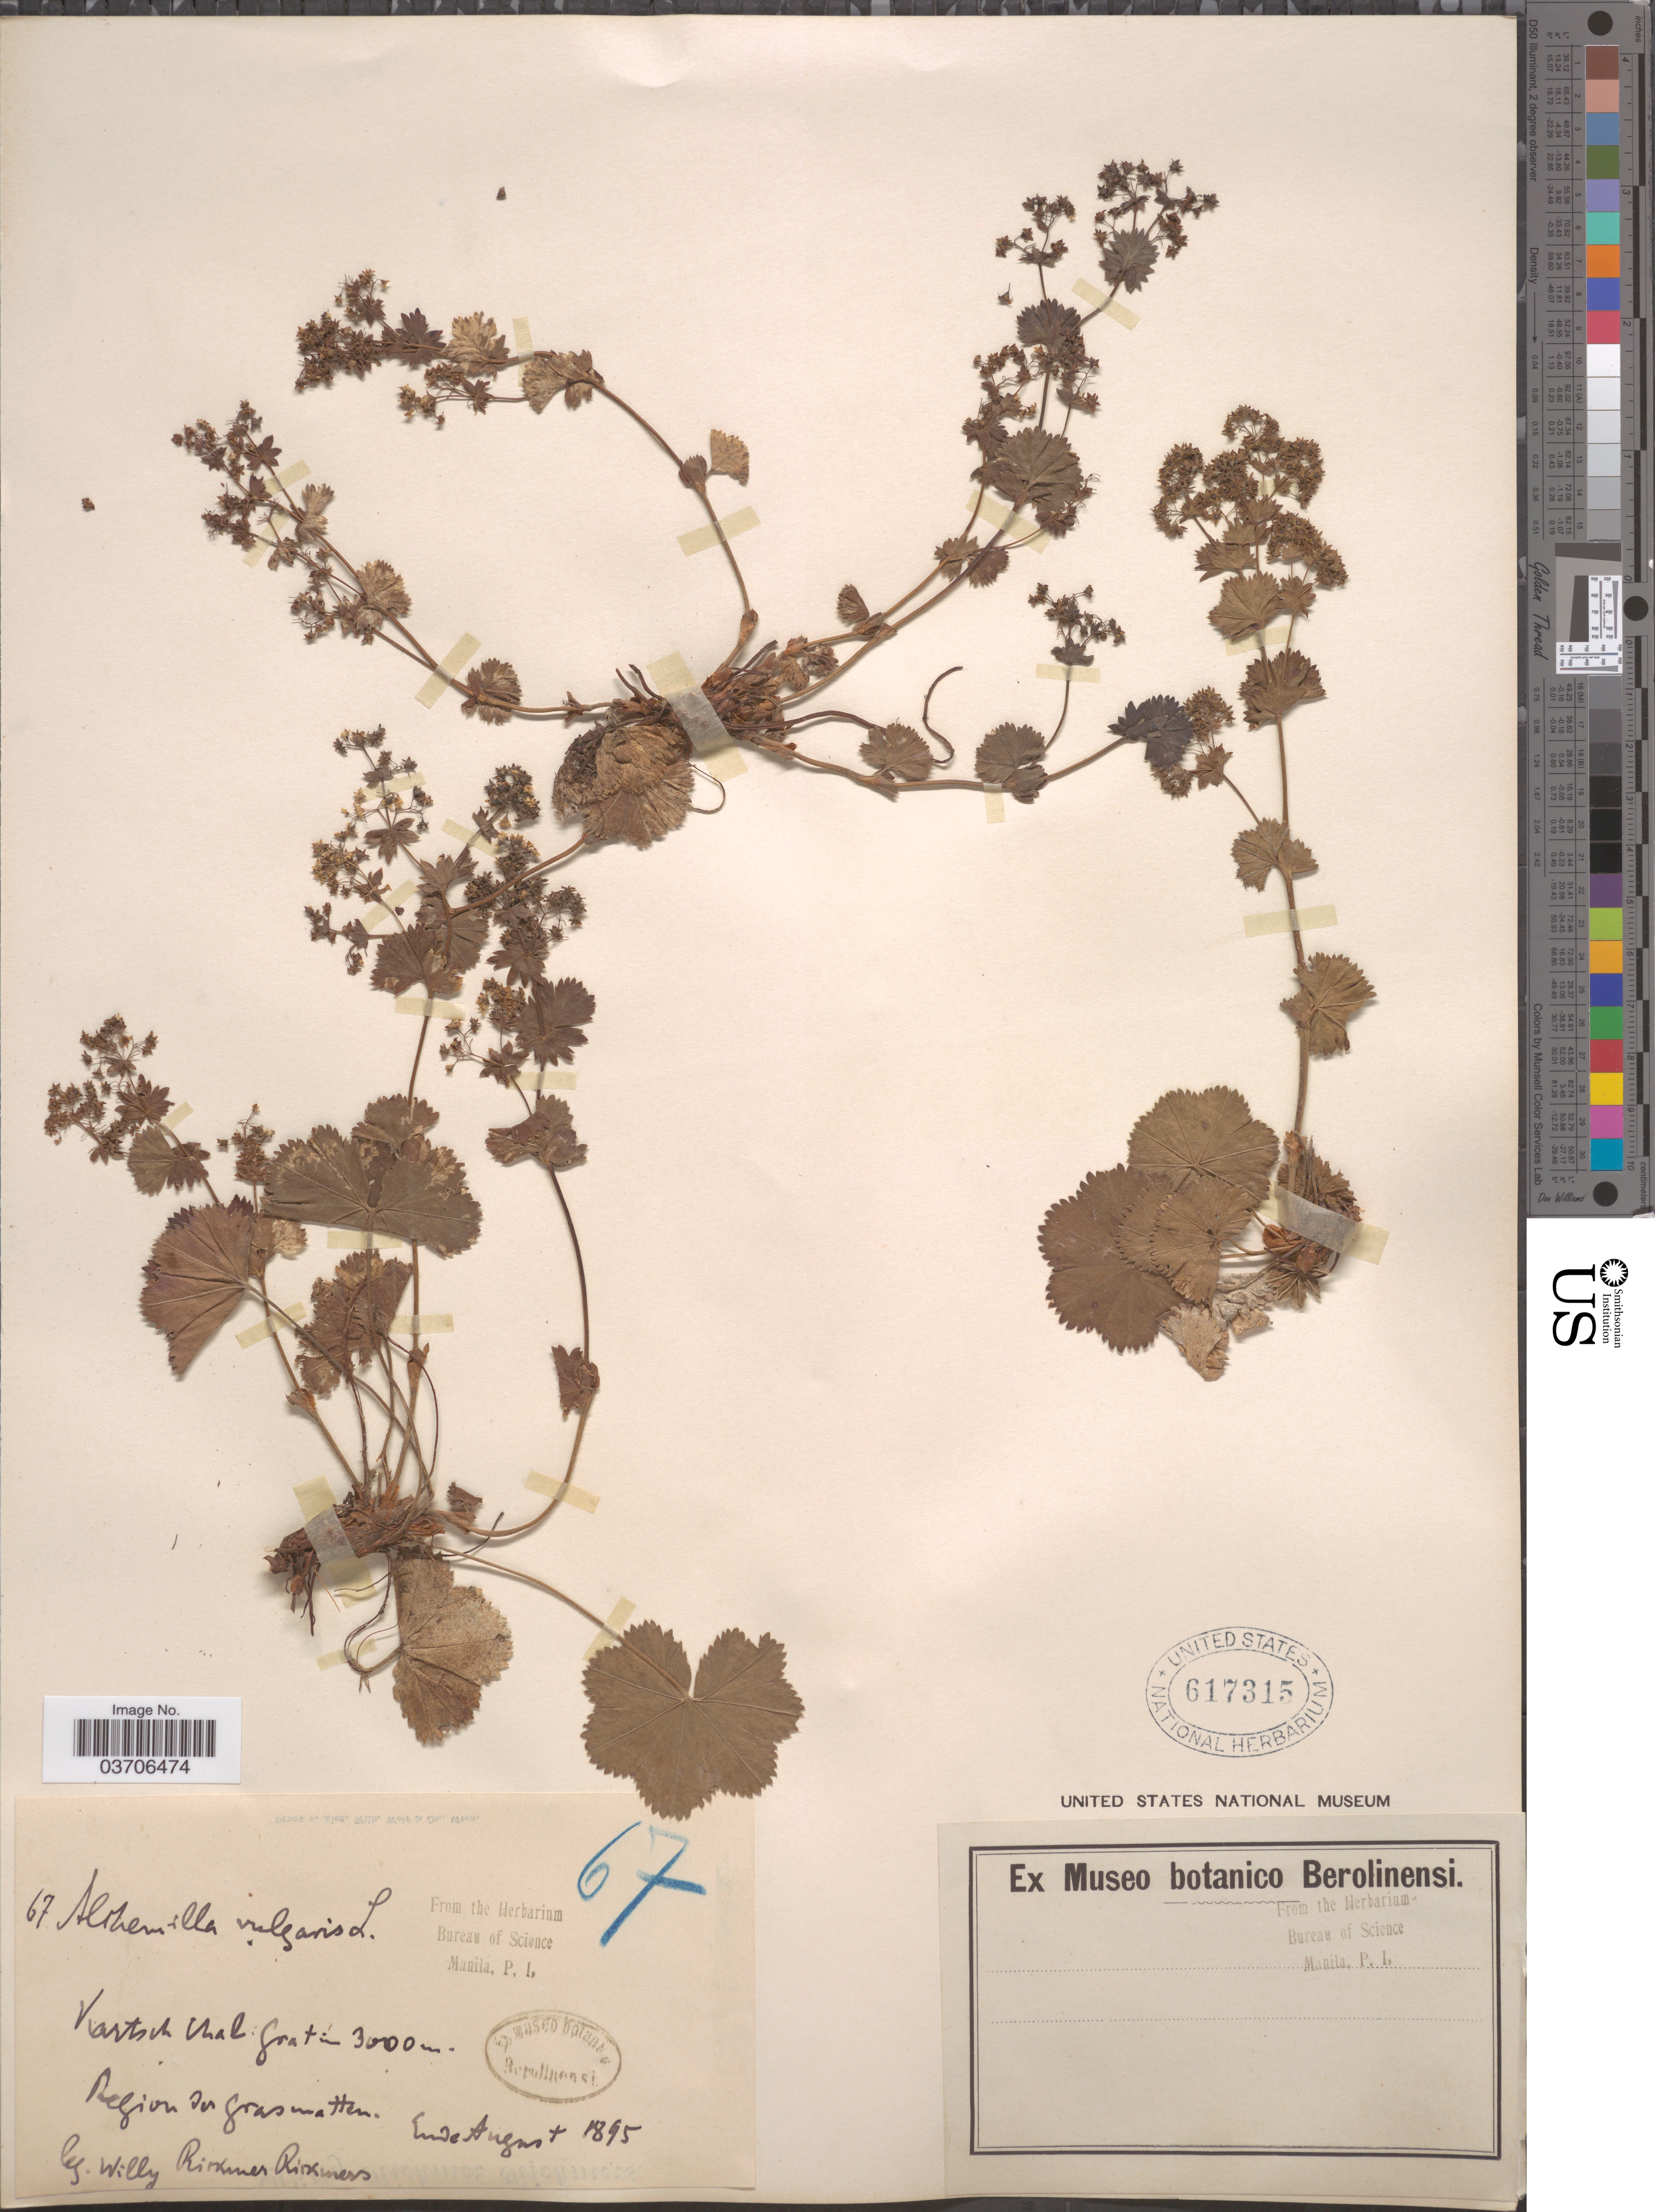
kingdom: Plantae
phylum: Tracheophyta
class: Magnoliopsida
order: Rosales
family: Rosaceae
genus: Alchemilla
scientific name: Alchemilla vulgaris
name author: L.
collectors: W. Rickmers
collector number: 67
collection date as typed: Einde August 1895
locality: Karstsch Chal Gratin. Region du grasmatten. [interpreted]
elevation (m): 3000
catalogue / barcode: US 617315